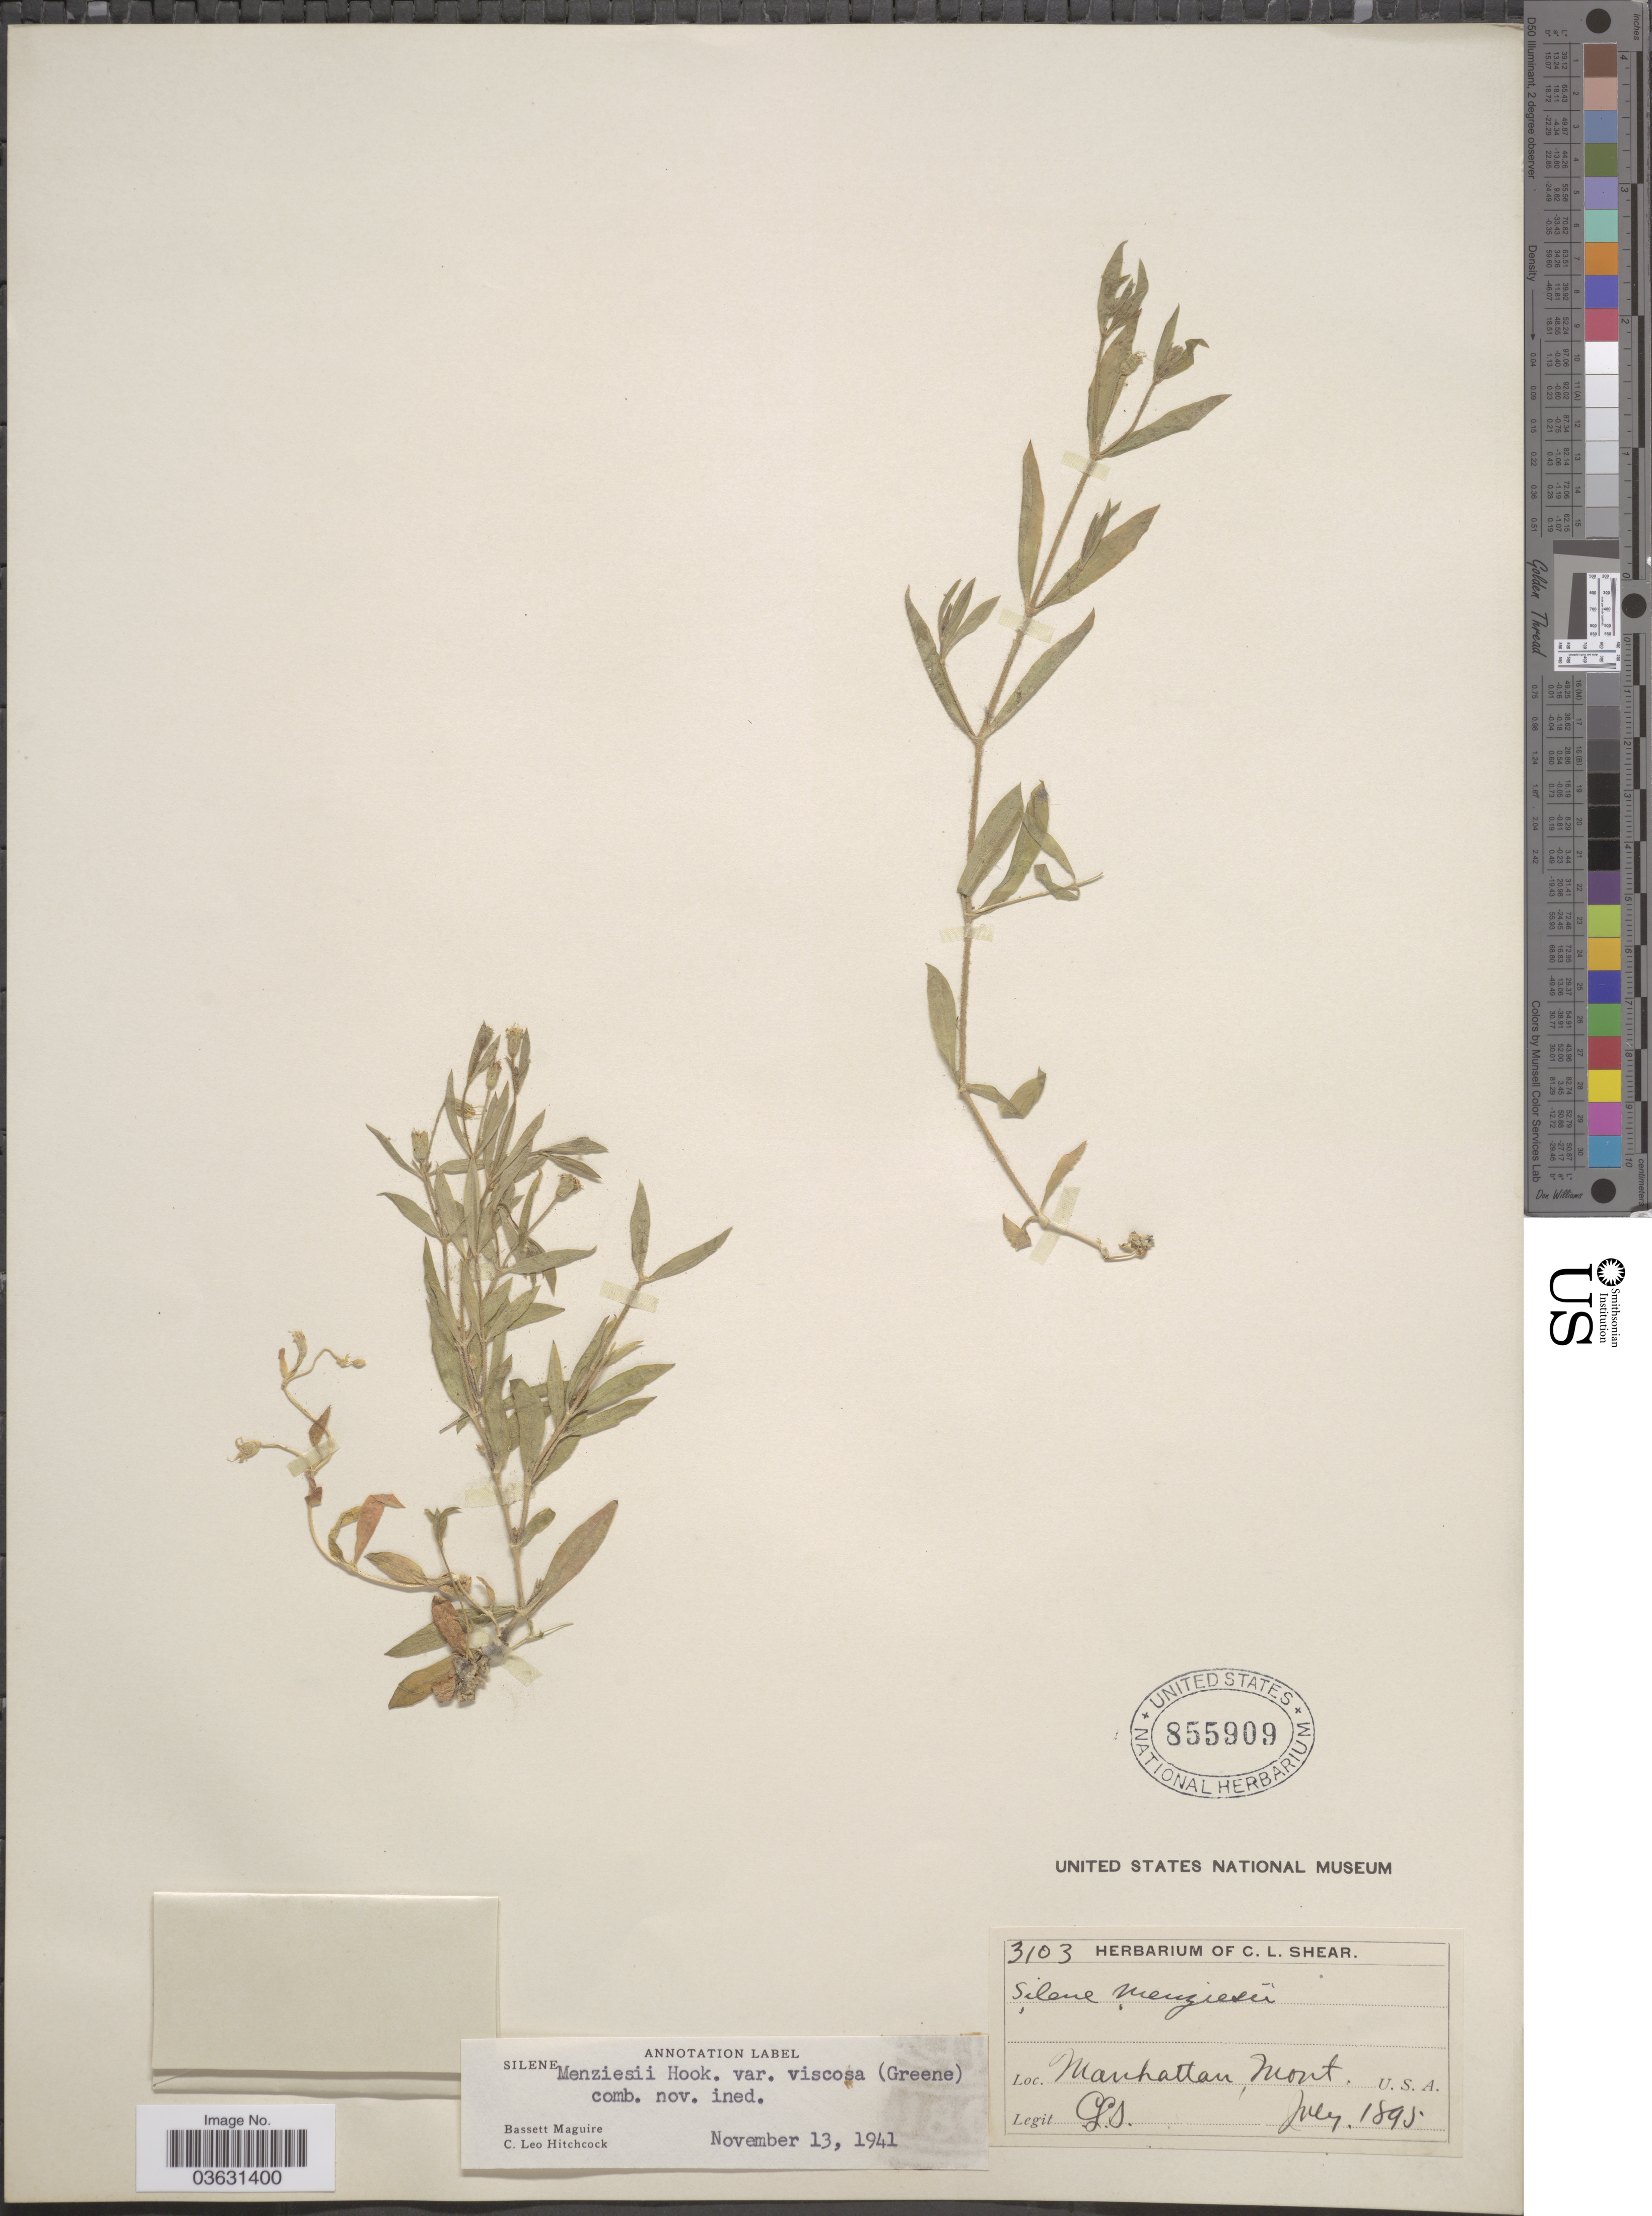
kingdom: Plantae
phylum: Tracheophyta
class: Magnoliopsida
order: Caryophyllales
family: Caryophyllaceae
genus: Silene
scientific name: Silene menziesii var. viscosa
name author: (Greene) C.L. Hitchc. & Maguire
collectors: C. L. Shear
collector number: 3103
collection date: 1895-07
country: United States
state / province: Montana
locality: Manhattan.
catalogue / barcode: US 855909